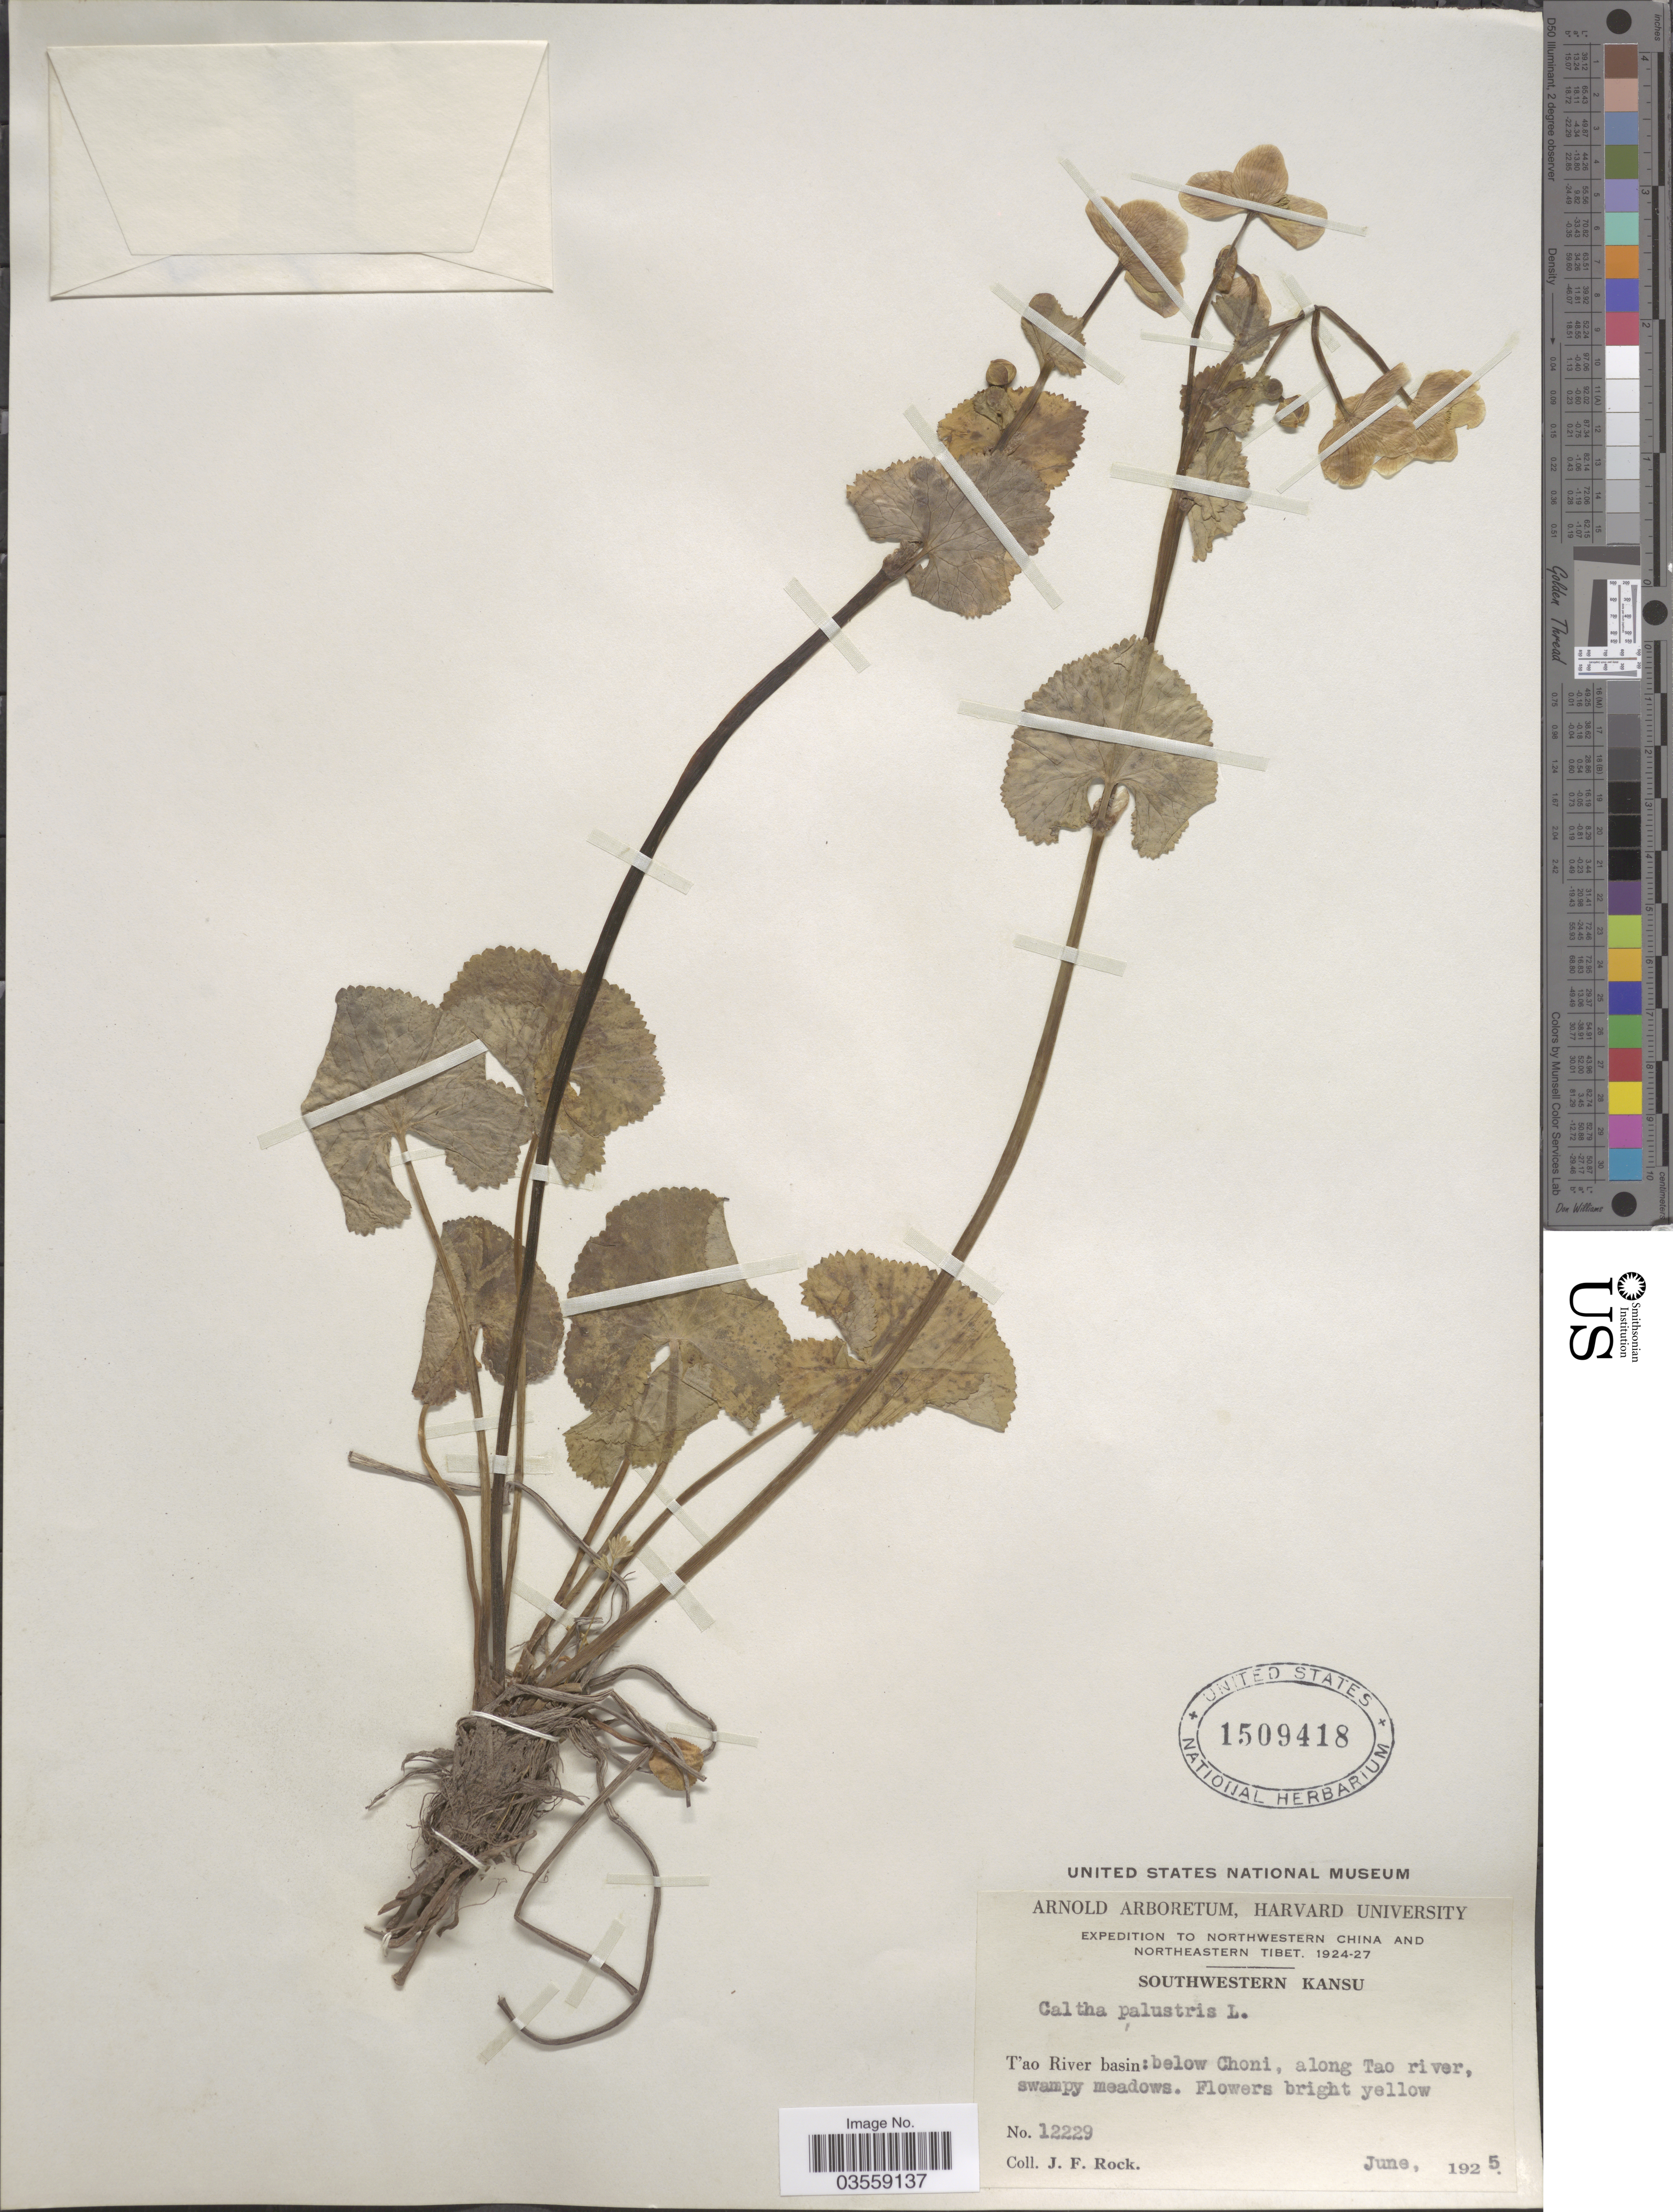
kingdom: Plantae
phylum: Tracheophyta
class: Magnoliopsida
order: Ranunculales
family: Ranunculaceae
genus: Caltha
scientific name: Caltha palustris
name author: L.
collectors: J. Rock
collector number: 12229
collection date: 1925-06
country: China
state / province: Gansu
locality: Northwestern China and Northeastern Tibet. Southwestern Kansu. T'ao River basin: below Choni, along Tao river.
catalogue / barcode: US 1509418